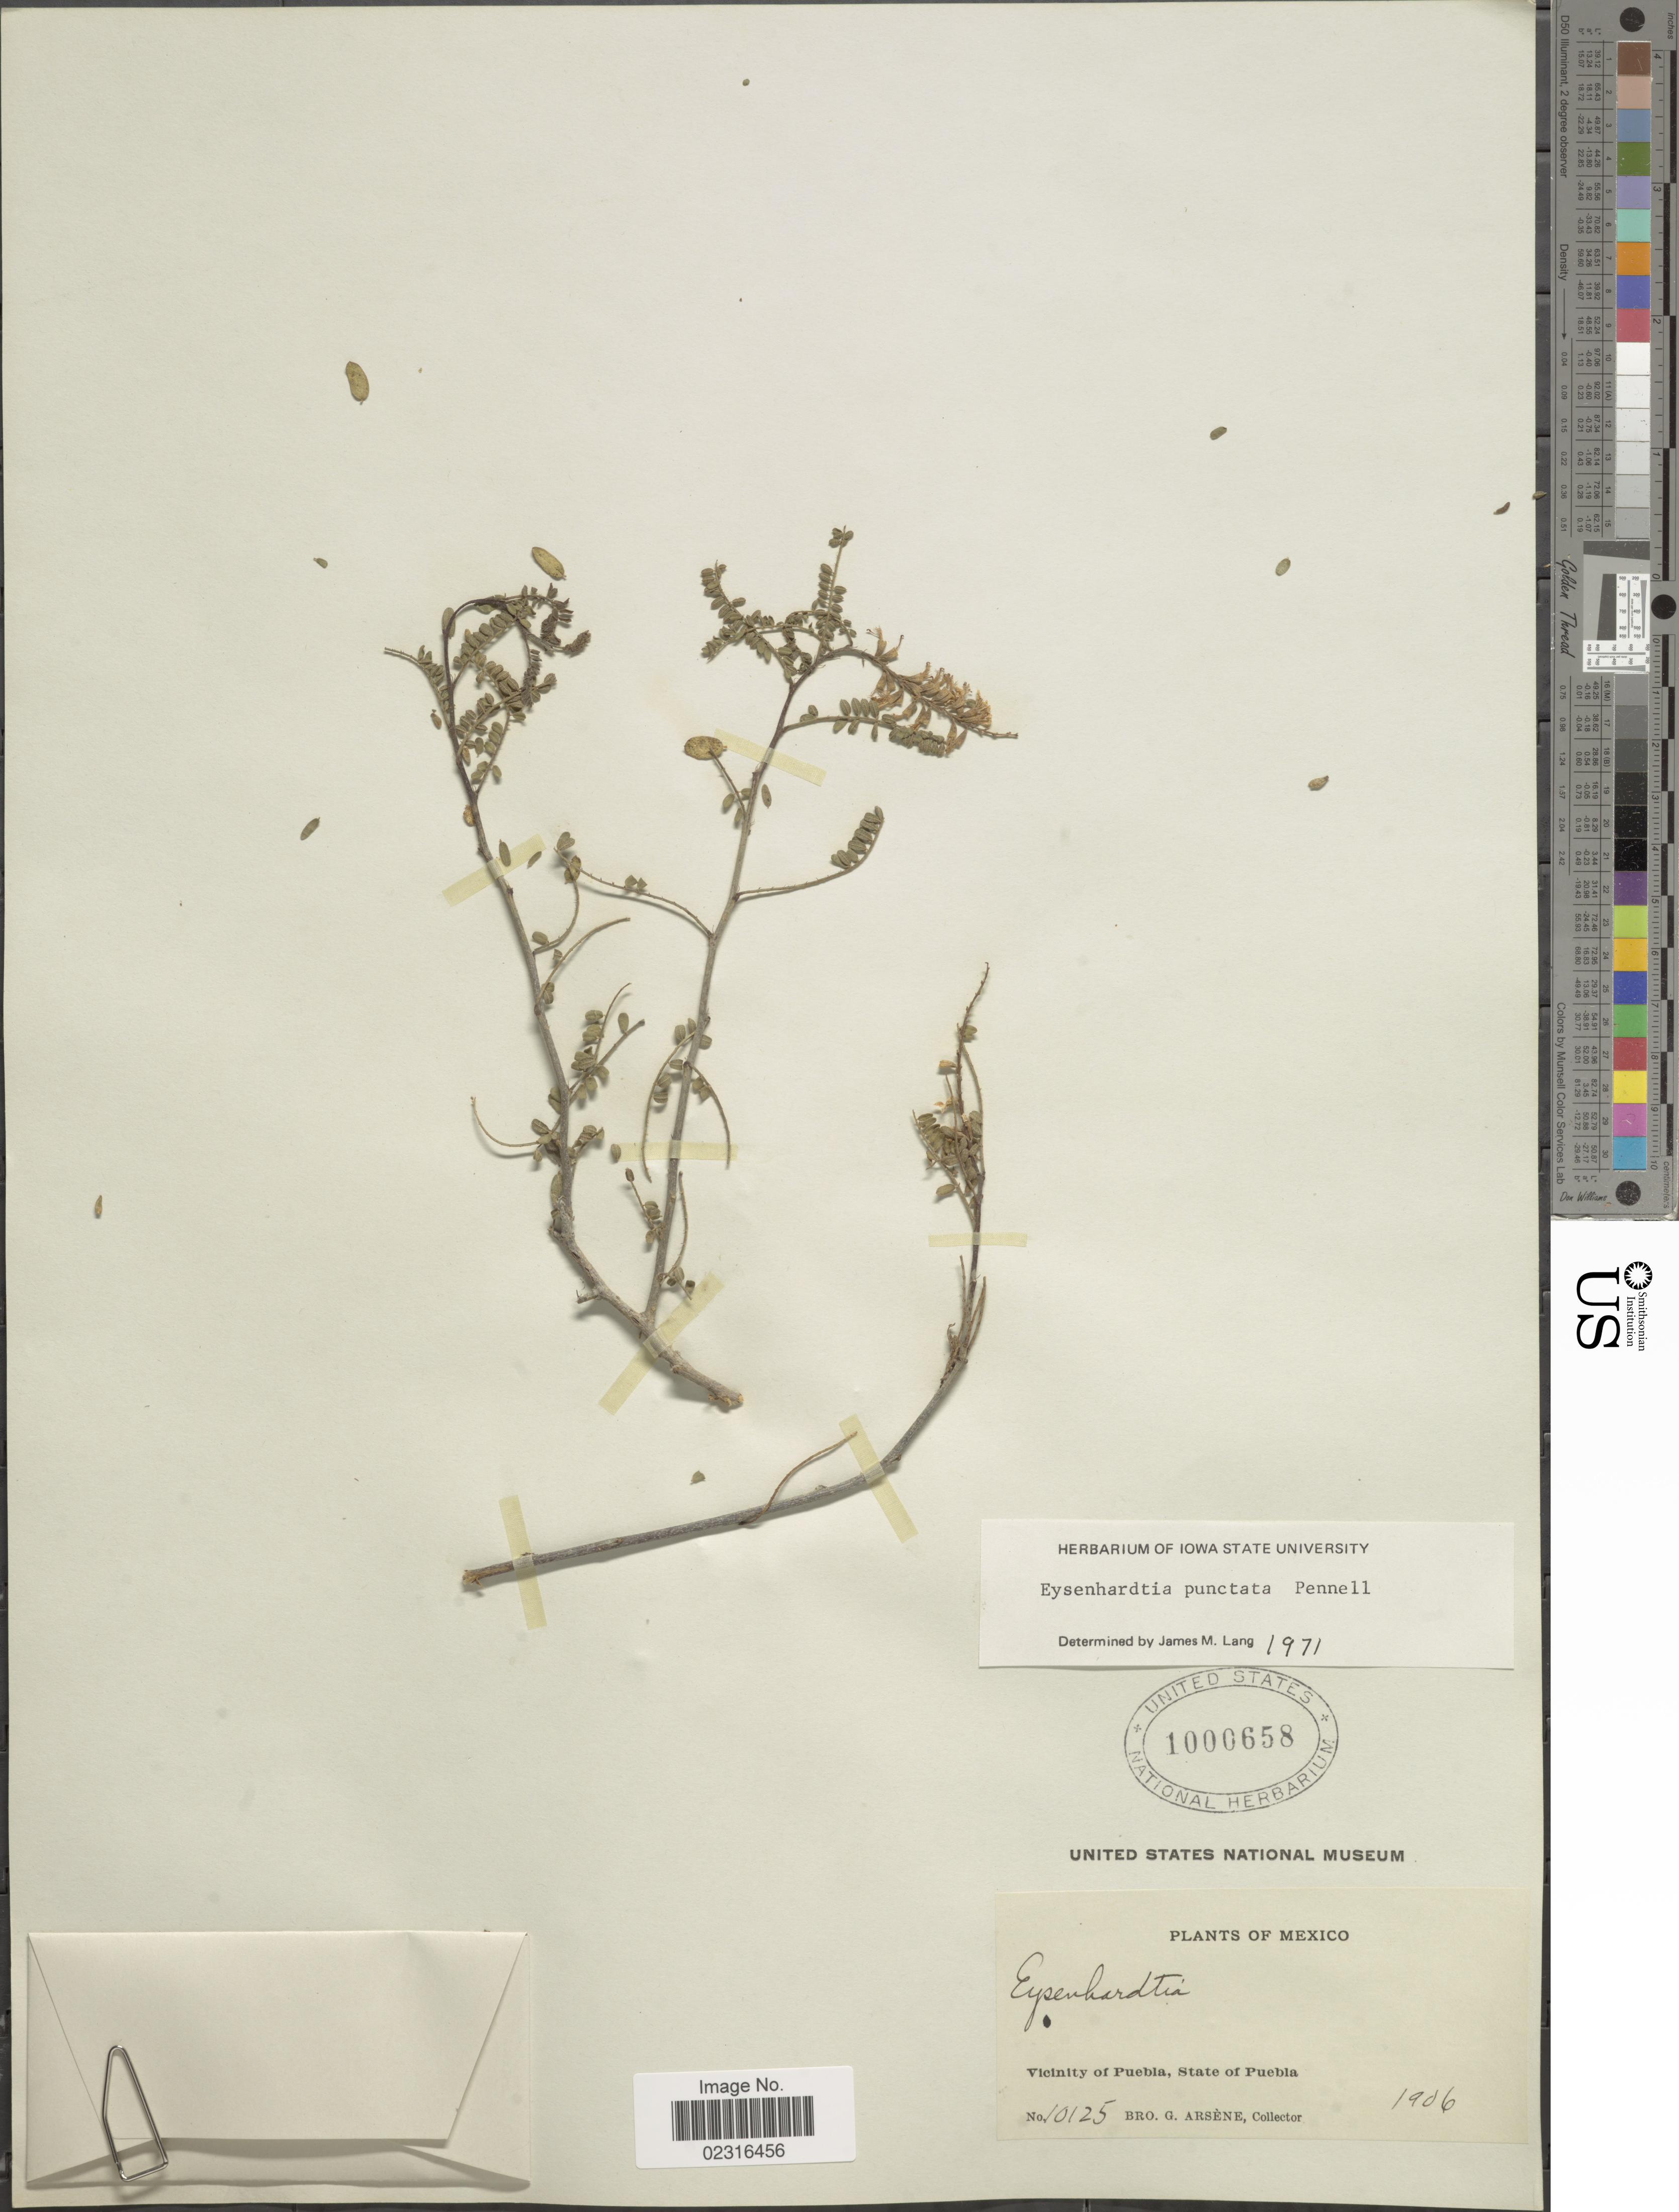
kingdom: Plantae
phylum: Tracheophyta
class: Magnoliopsida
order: Fabales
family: Fabaceae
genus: Eysenhardtia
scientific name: Eysenhardtia punctata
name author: Pennell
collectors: Bro. G. Arsène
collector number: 10125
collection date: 1906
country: Mexico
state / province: Puebla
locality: Vicinity of Puebla.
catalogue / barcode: US 1000658